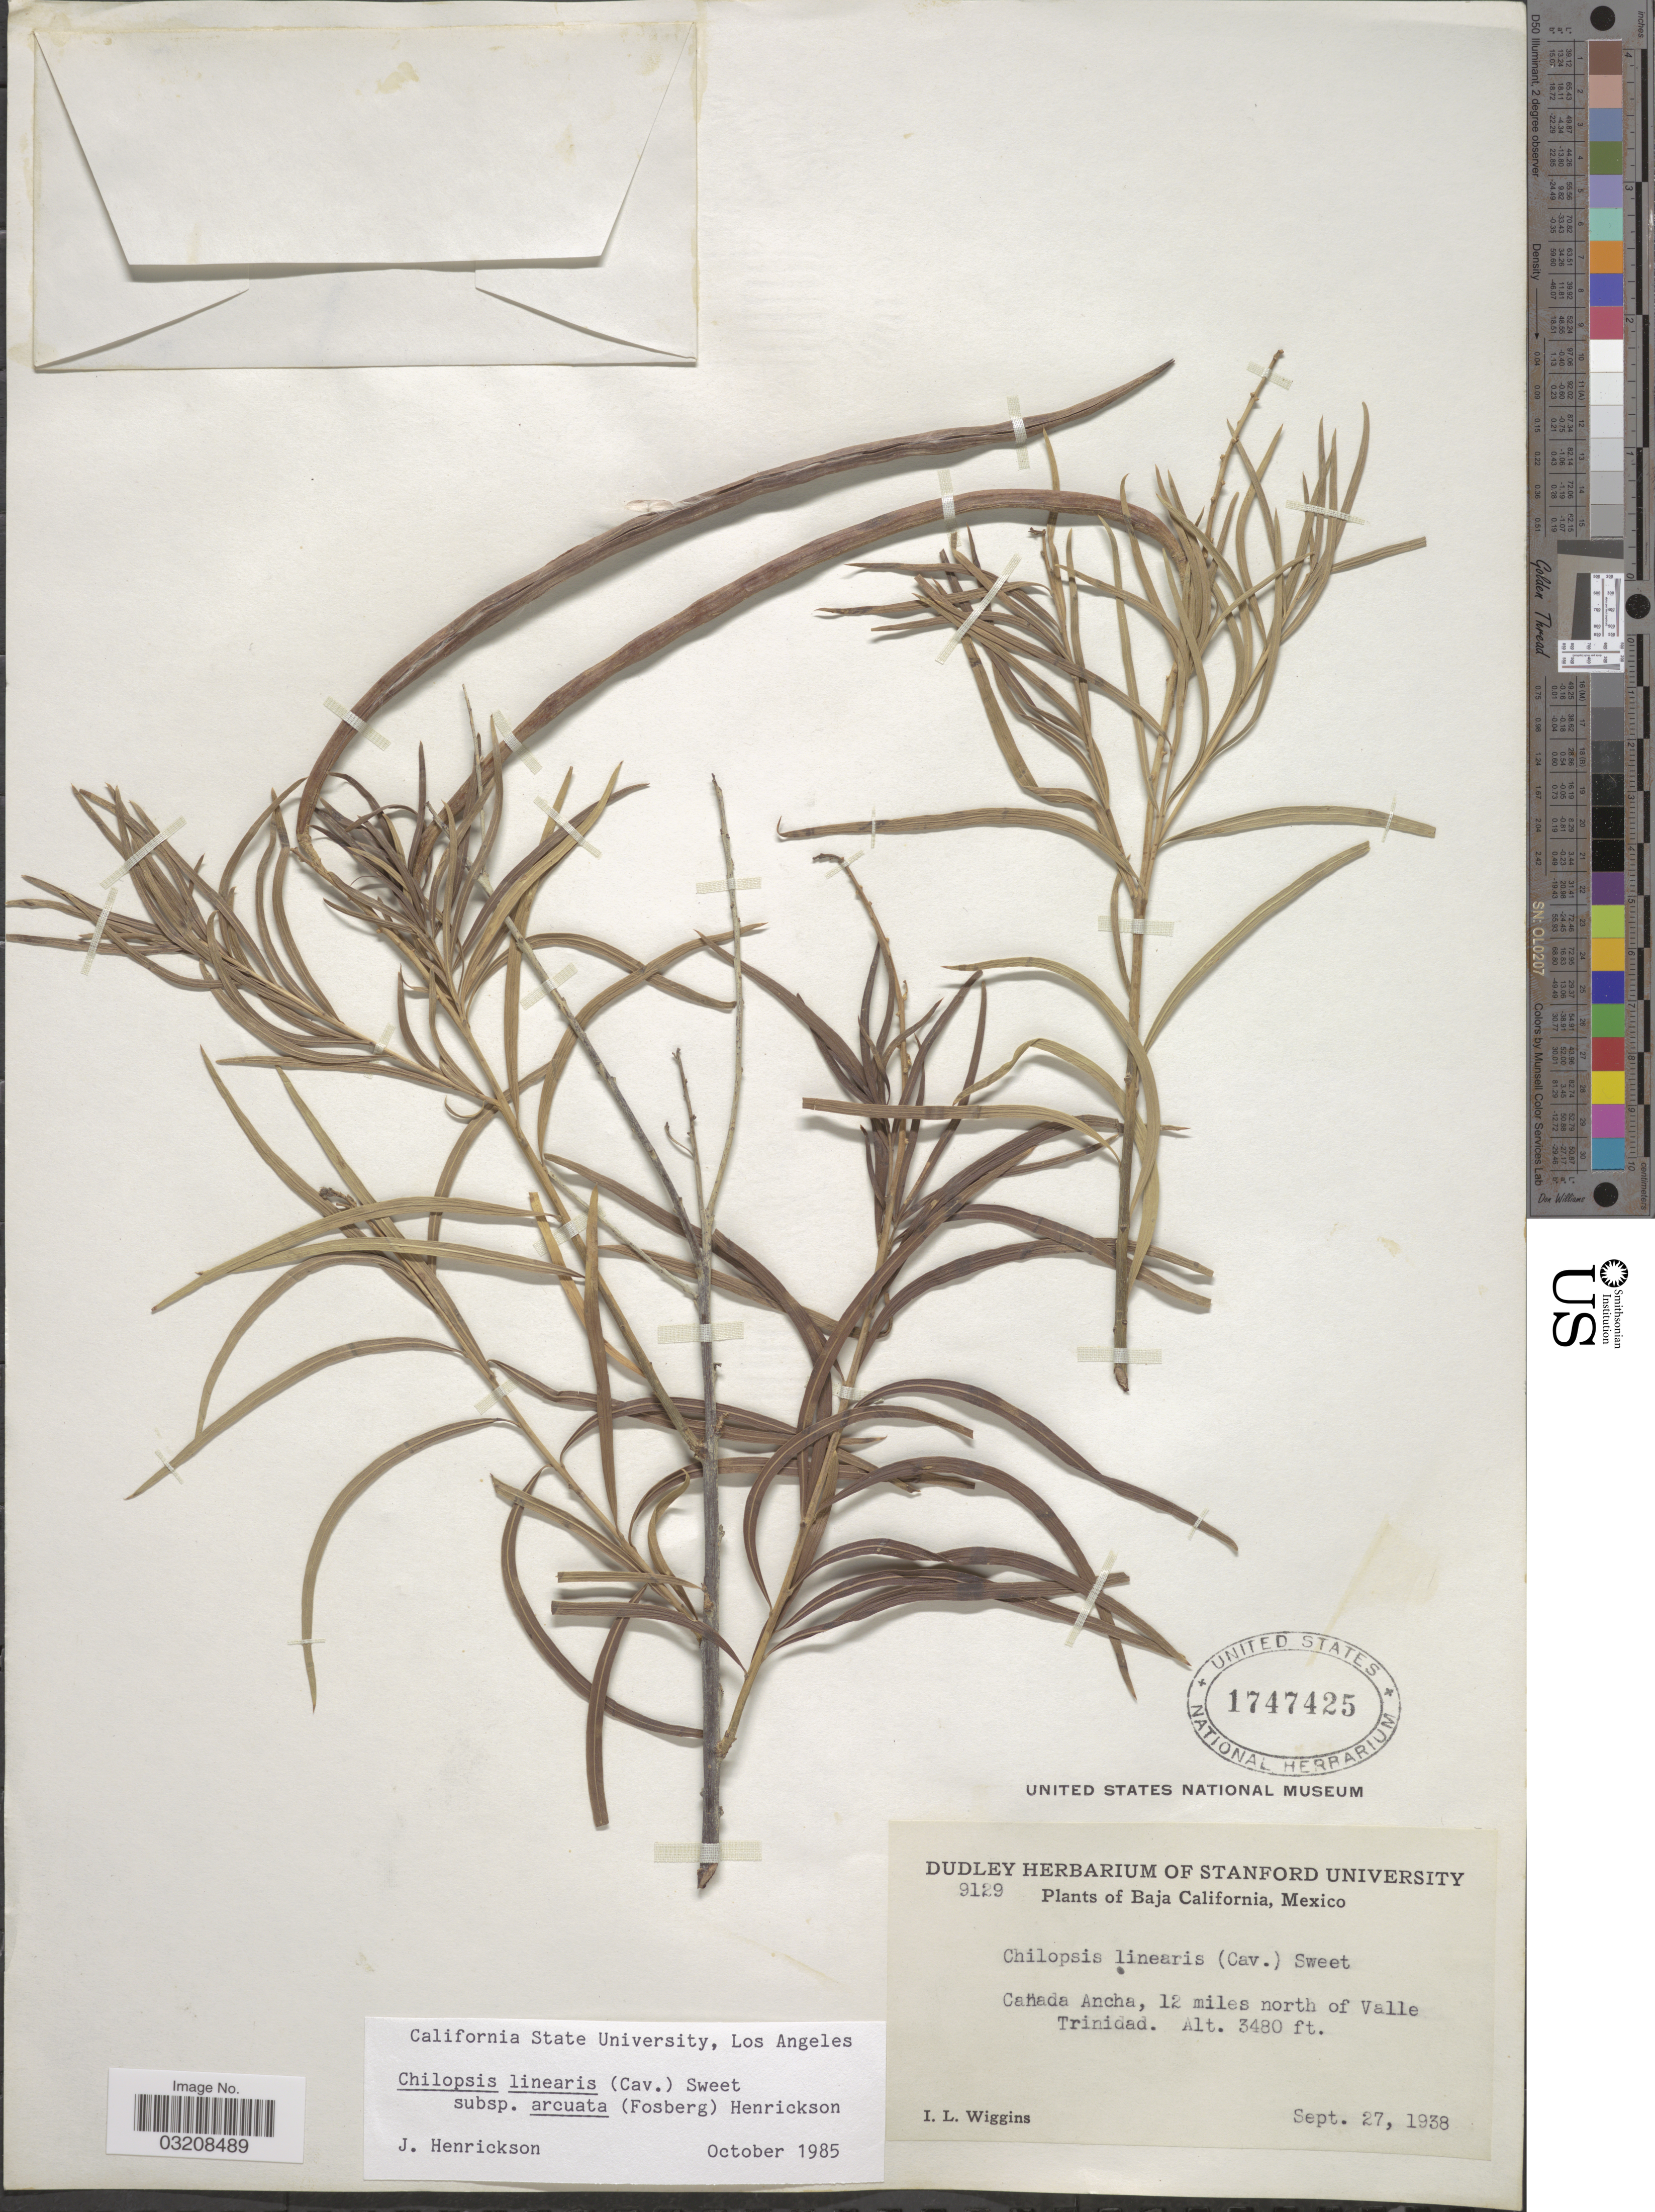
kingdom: Plantae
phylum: Tracheophyta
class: Magnoliopsida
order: Lamiales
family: Bignoniaceae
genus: Chilopsis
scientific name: Chilopsis linearis subsp. arcuata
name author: (Fosberg) Henrickson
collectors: I. L. Wiggins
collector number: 9129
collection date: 1938-09-27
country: Mexico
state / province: Baja California Norte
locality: Canada Ancha, 12 miles north of Valle Trinidad.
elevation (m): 1061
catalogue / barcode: US 1747425